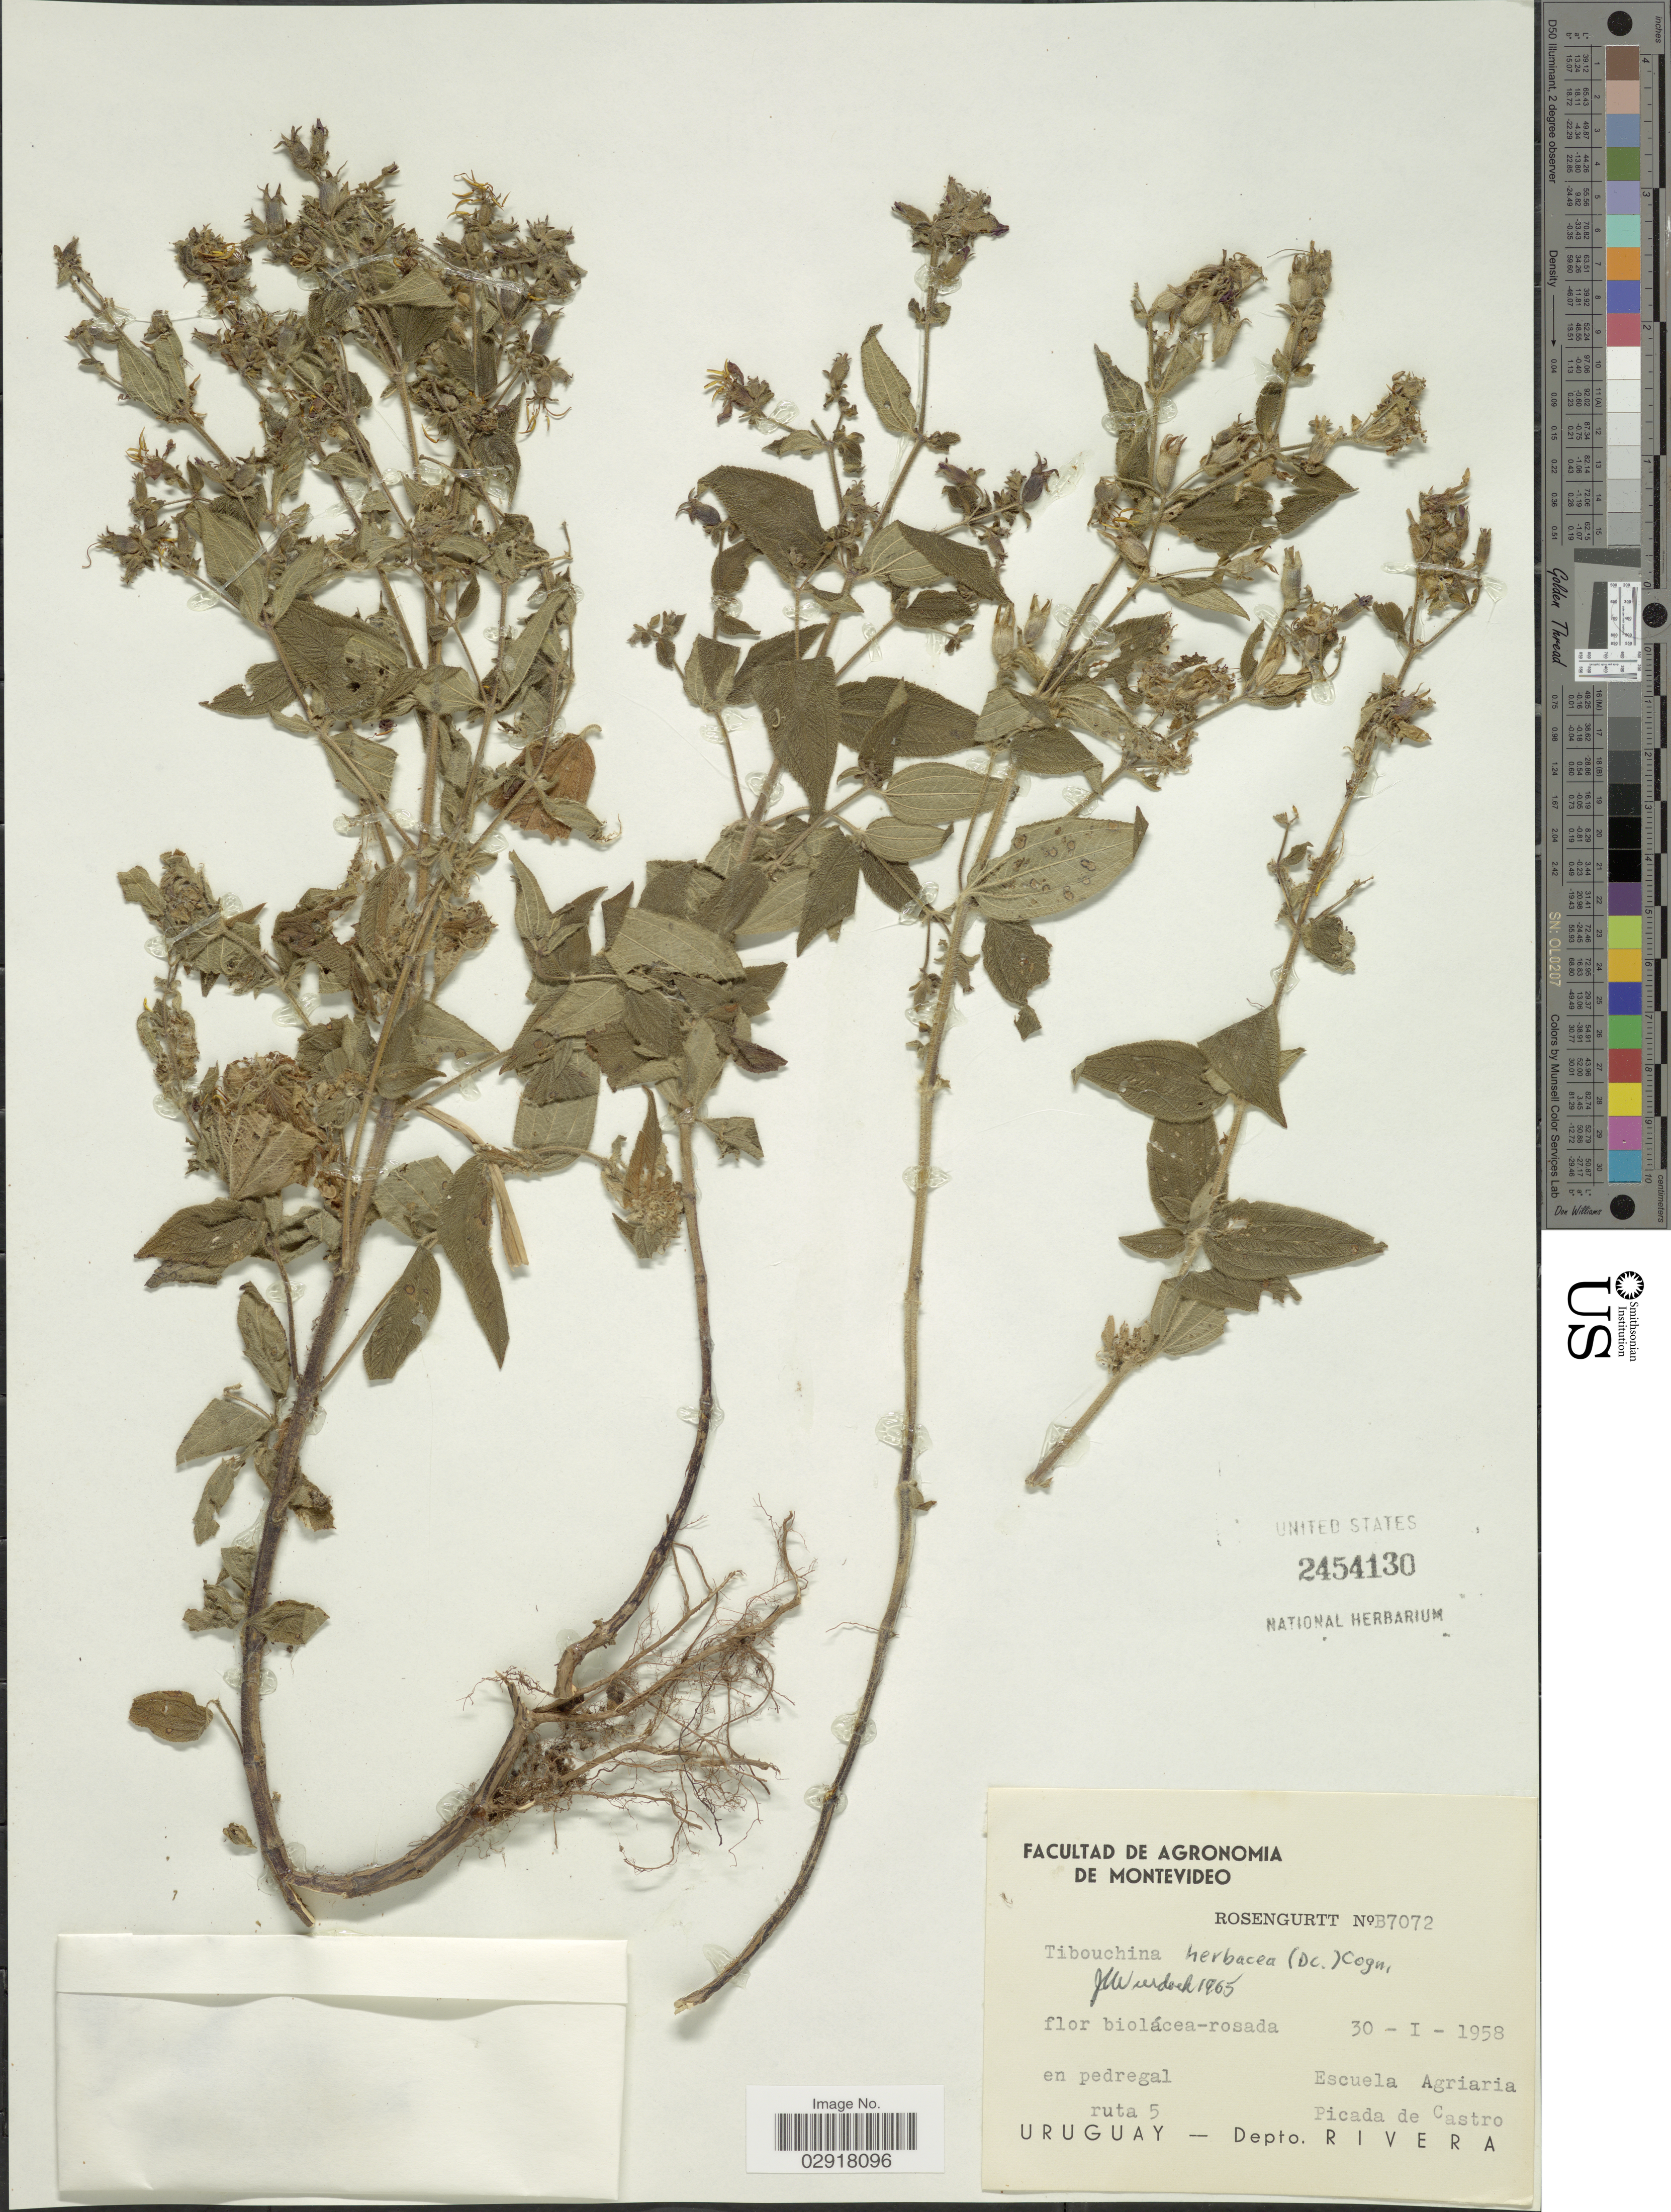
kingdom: Plantae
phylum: Tracheophyta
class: Magnoliopsida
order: Myrtales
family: Melastomataceae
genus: Chaetogastra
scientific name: Chaetogastra herbacea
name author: (DC.) P.J.F. Guim. & Michelang.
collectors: Rosengurtt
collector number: B7072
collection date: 1958-01-30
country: Uruguay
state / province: Rivera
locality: Depto. Rivera. Escuala Agriaria Picada de Castro. Ruta 5.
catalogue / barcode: US 2454130